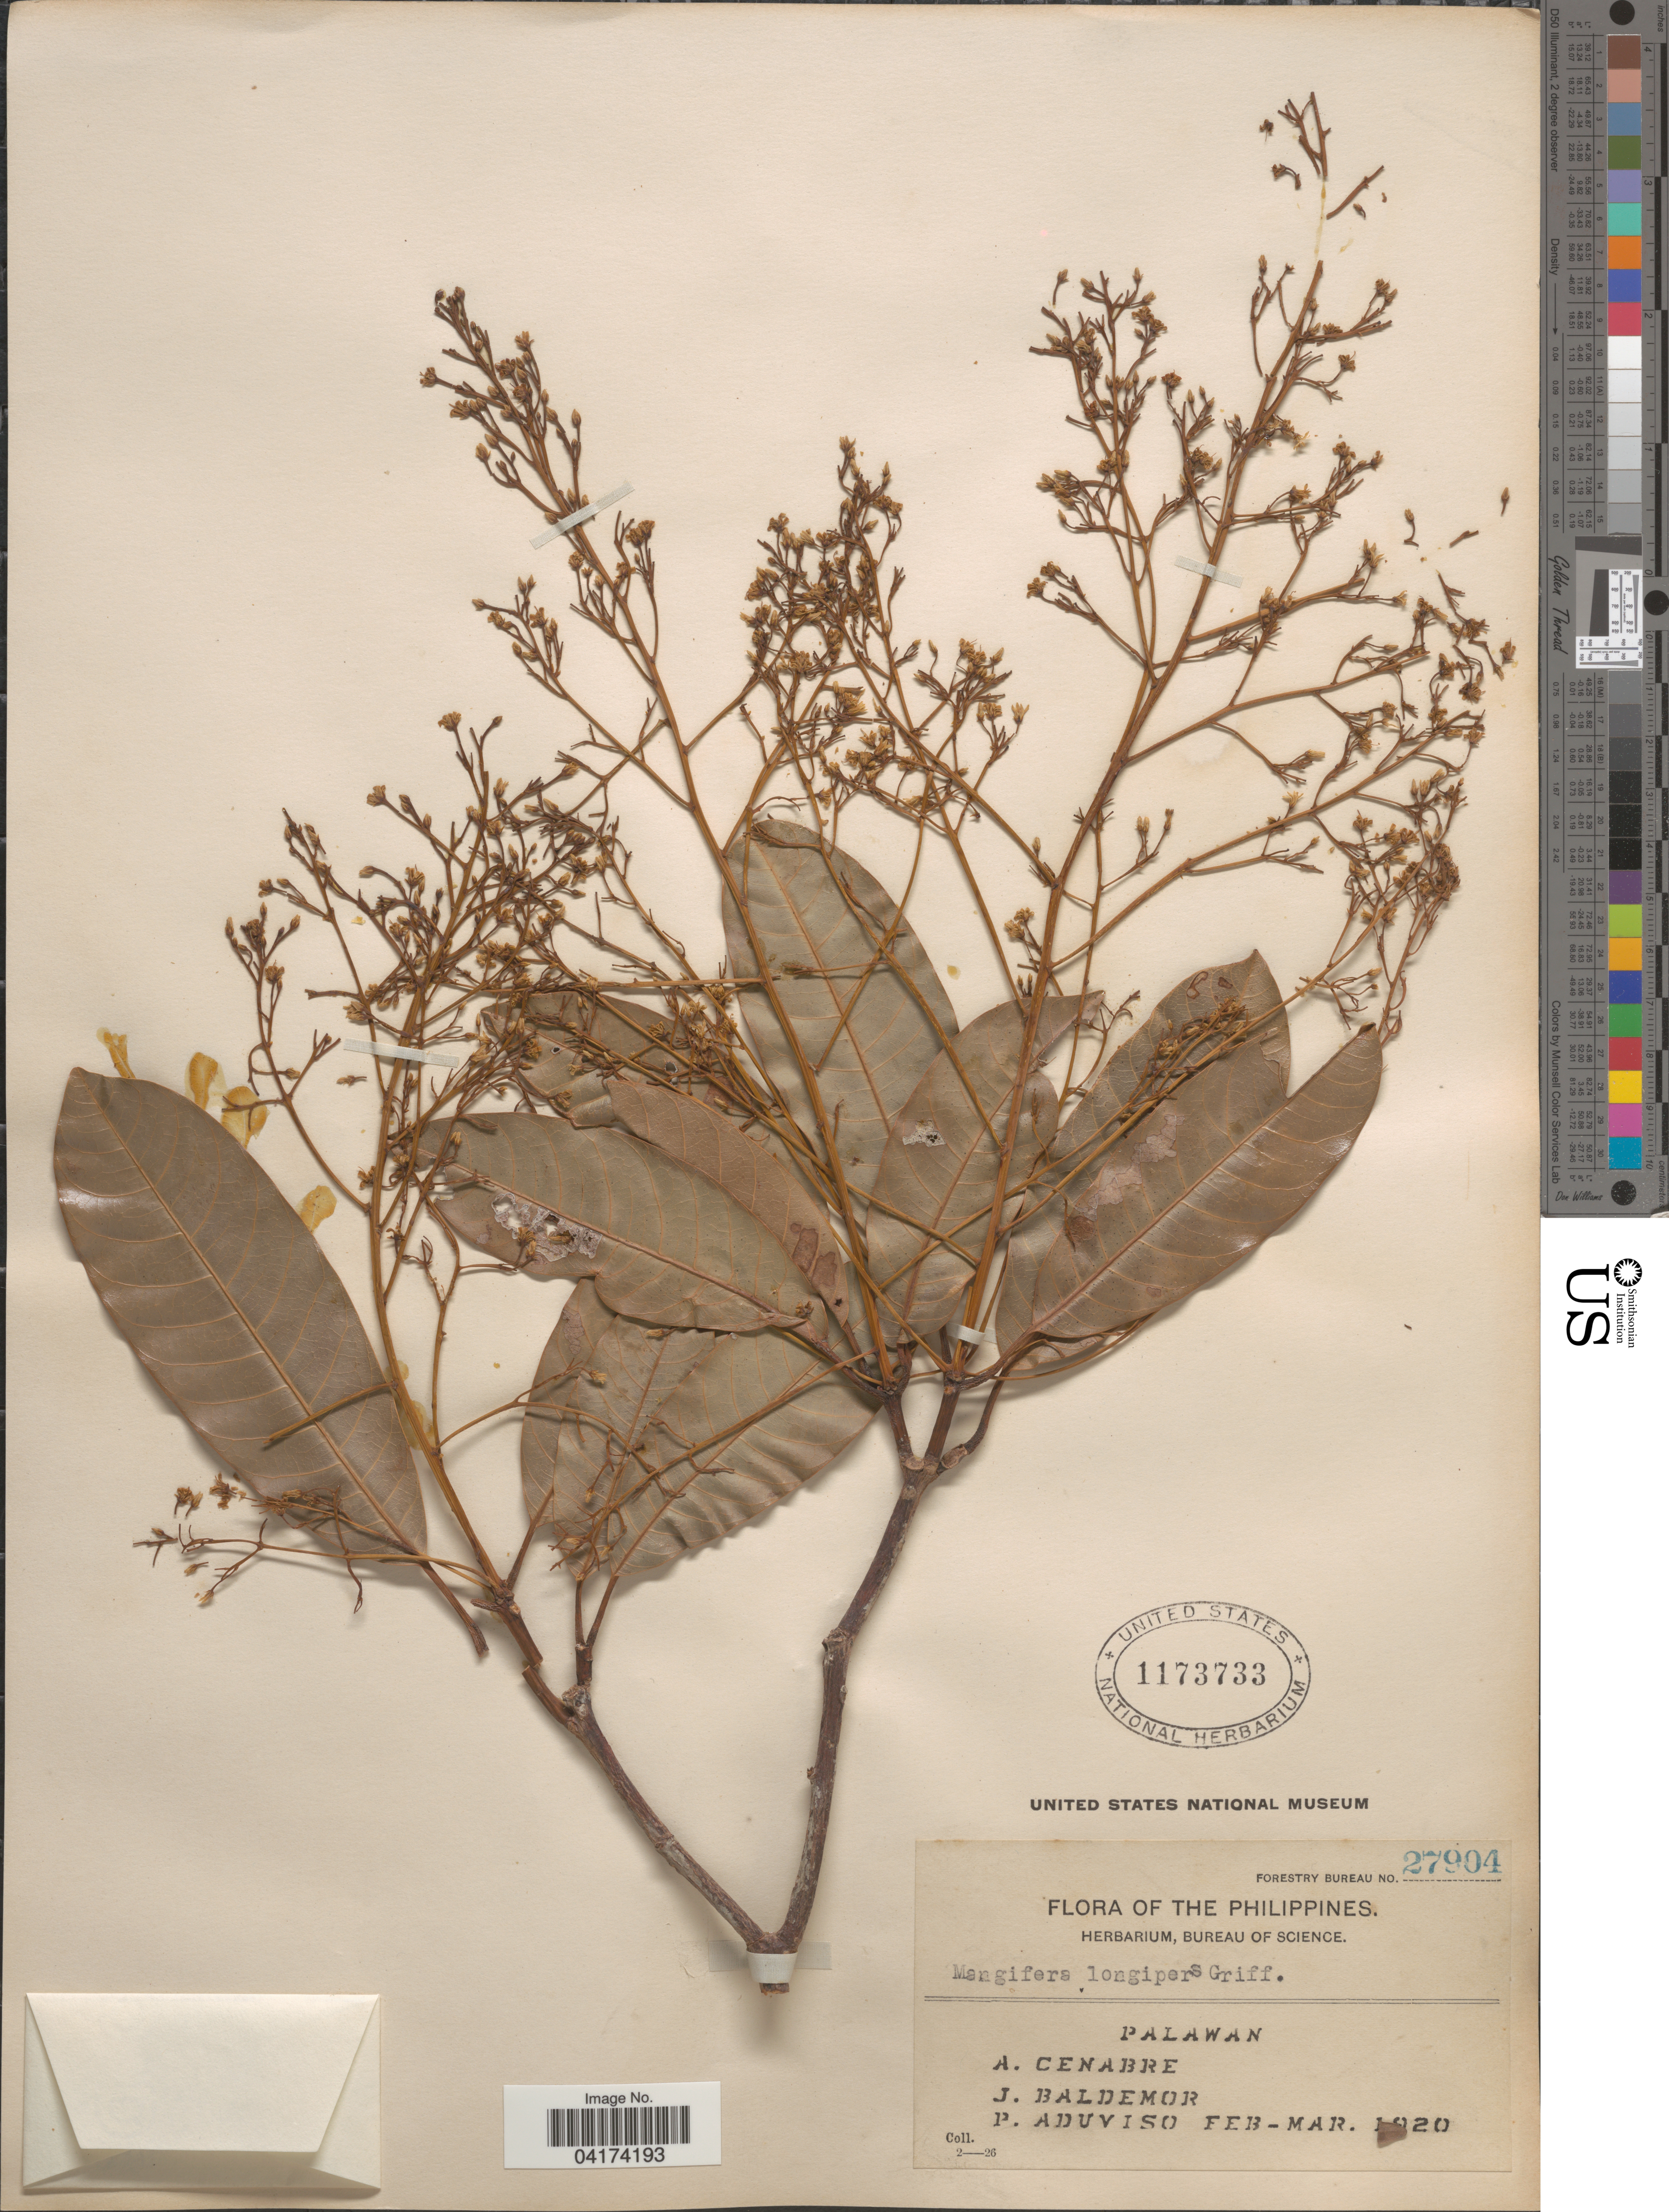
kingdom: Plantae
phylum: Tracheophyta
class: Magnoliopsida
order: Sapindales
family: Anacardiaceae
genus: Mangifera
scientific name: Mangifera longipes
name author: Griff.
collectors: A. Cenabre, J. Baldemor & P. Aduviso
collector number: Forestry Bureau 27904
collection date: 1920-02/1920-03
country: Philippines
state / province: Mimaropa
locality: Palawan.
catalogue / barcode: US 1173733